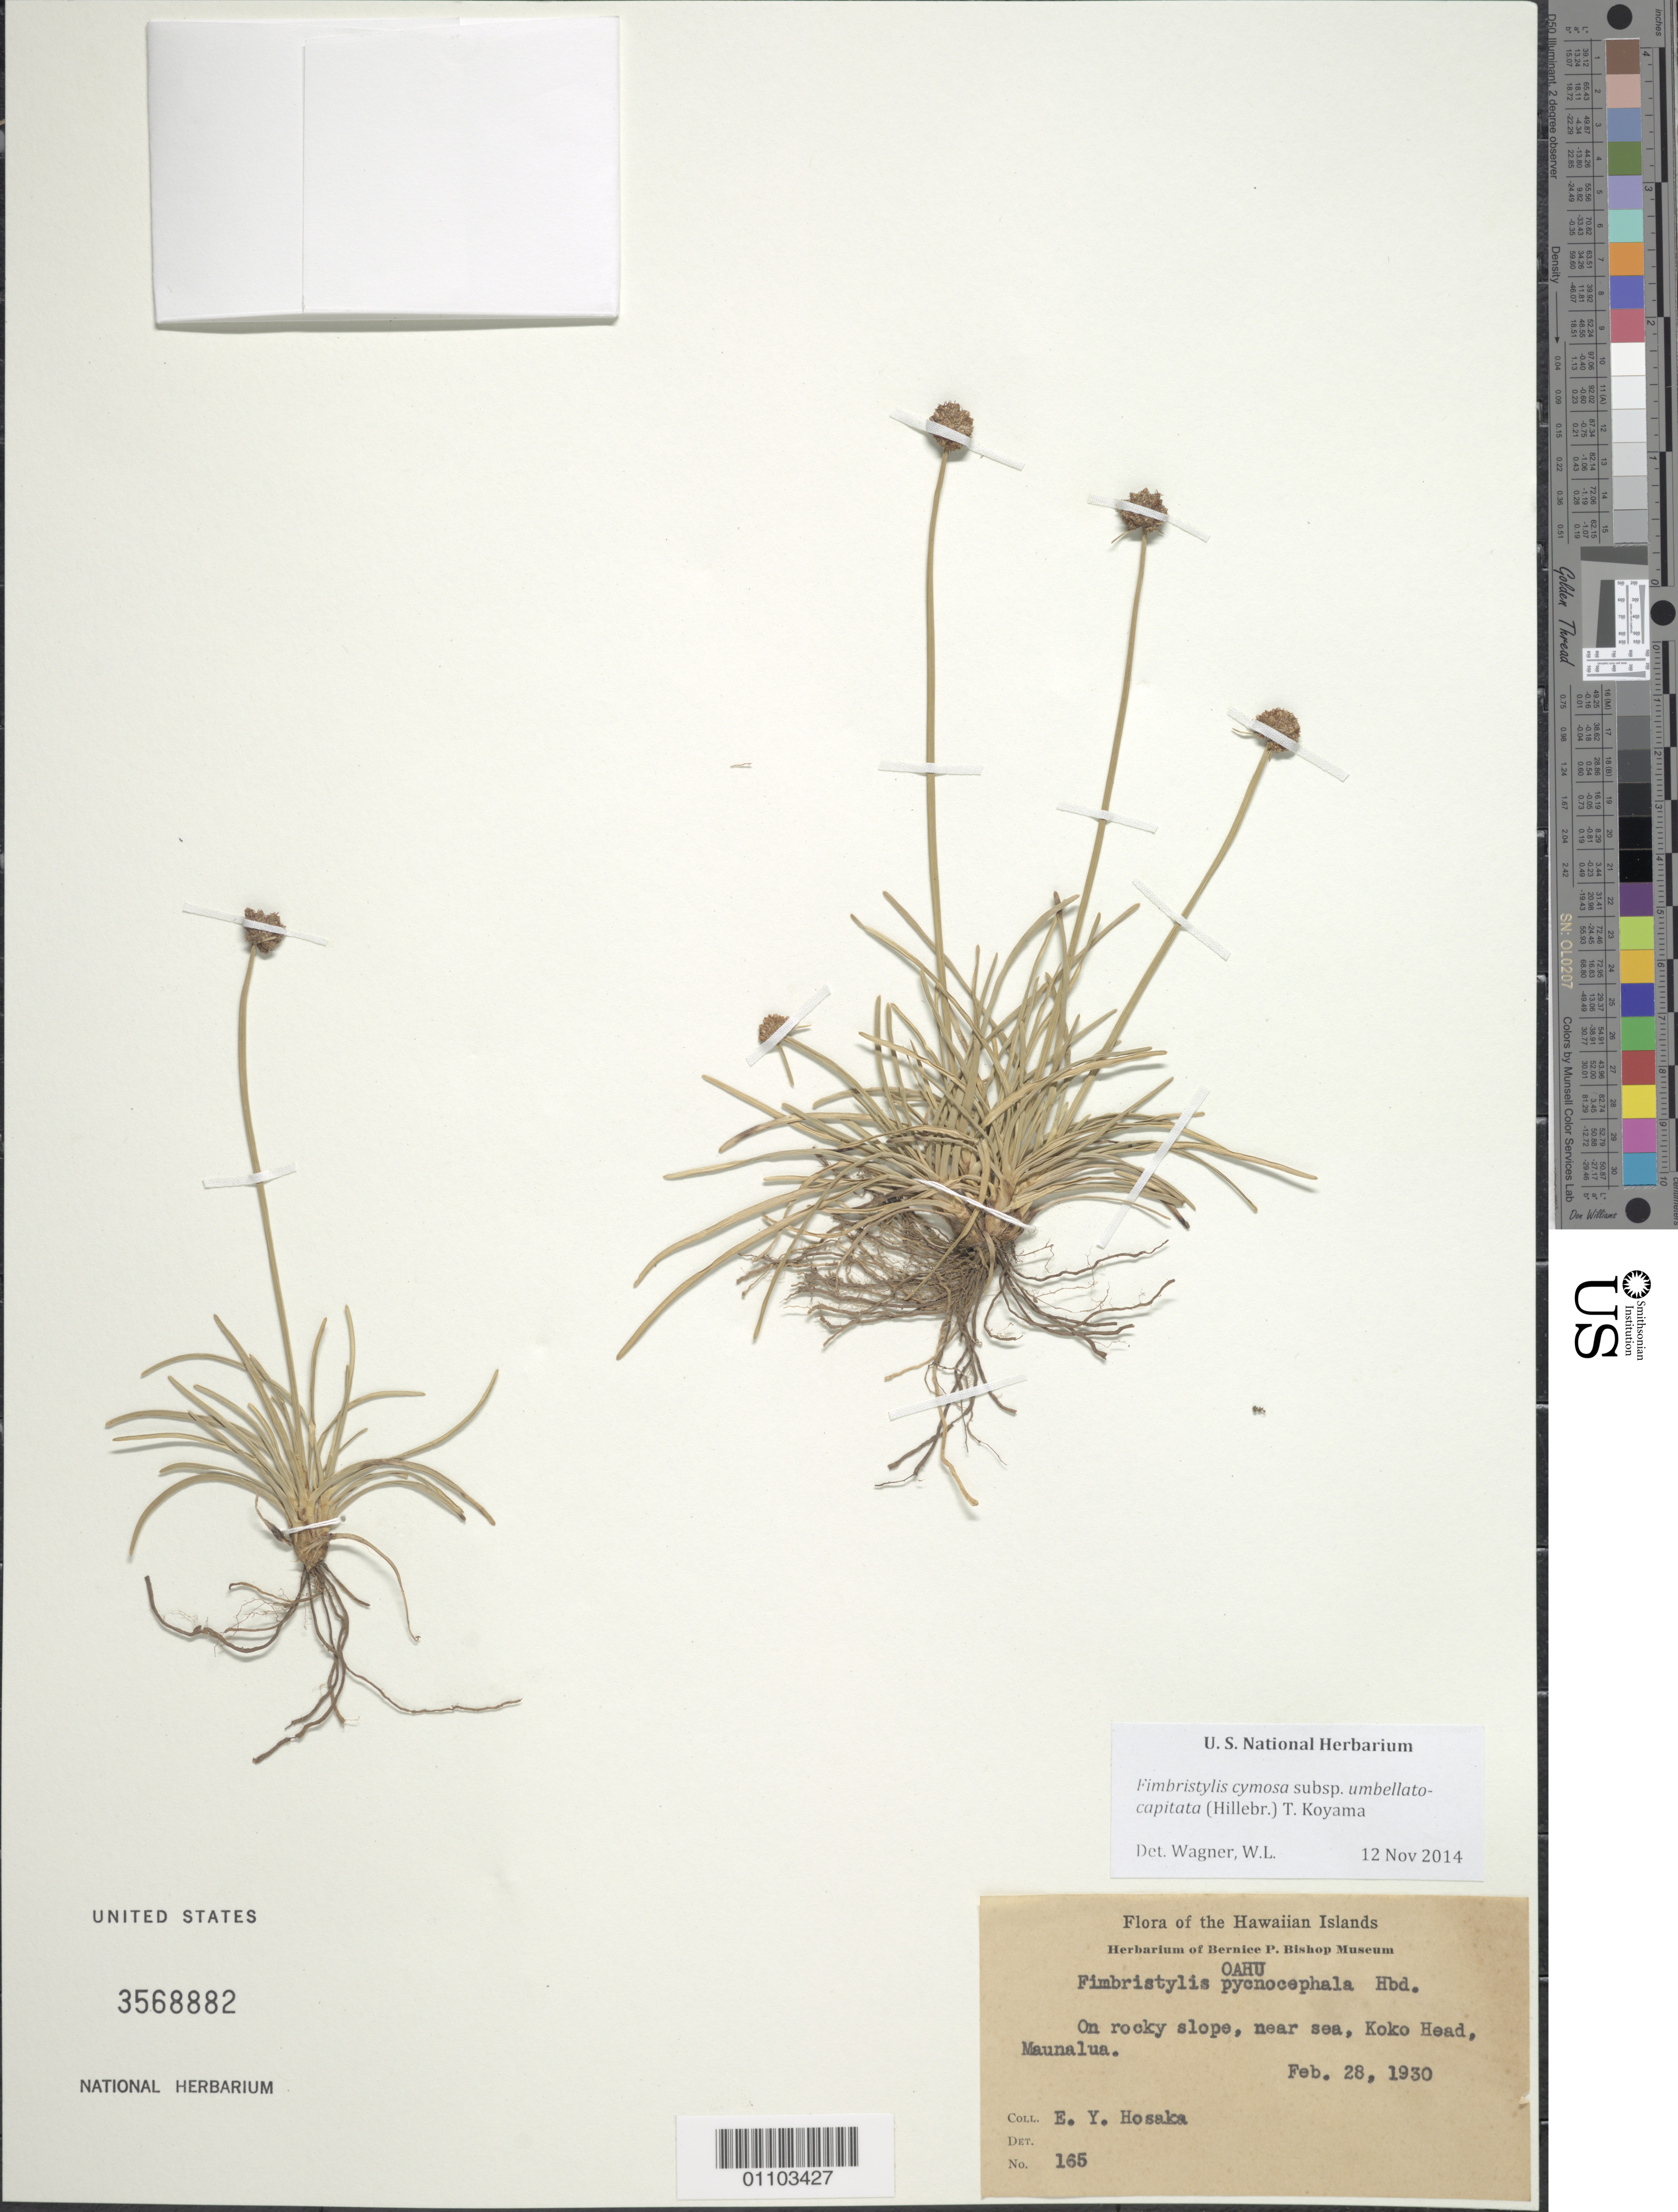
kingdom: Plantae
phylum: Tracheophyta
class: Liliopsida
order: Poales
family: Cyperaceae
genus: Fimbristylis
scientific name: Fimbristylis cymosa subsp. umbellatocapitata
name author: (Hillebr.) T. Koyama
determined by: Wagner, W. L., (BOT), Smithsonian Institution - National Museum of Natural History (UNITED STATES)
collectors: E. Y. Hosaka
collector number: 165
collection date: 1930-02-28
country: United States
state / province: Hawaii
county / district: Honolulu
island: Oahu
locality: Koko head, Maunalua. Rocky slope, near sea.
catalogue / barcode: US 3568882